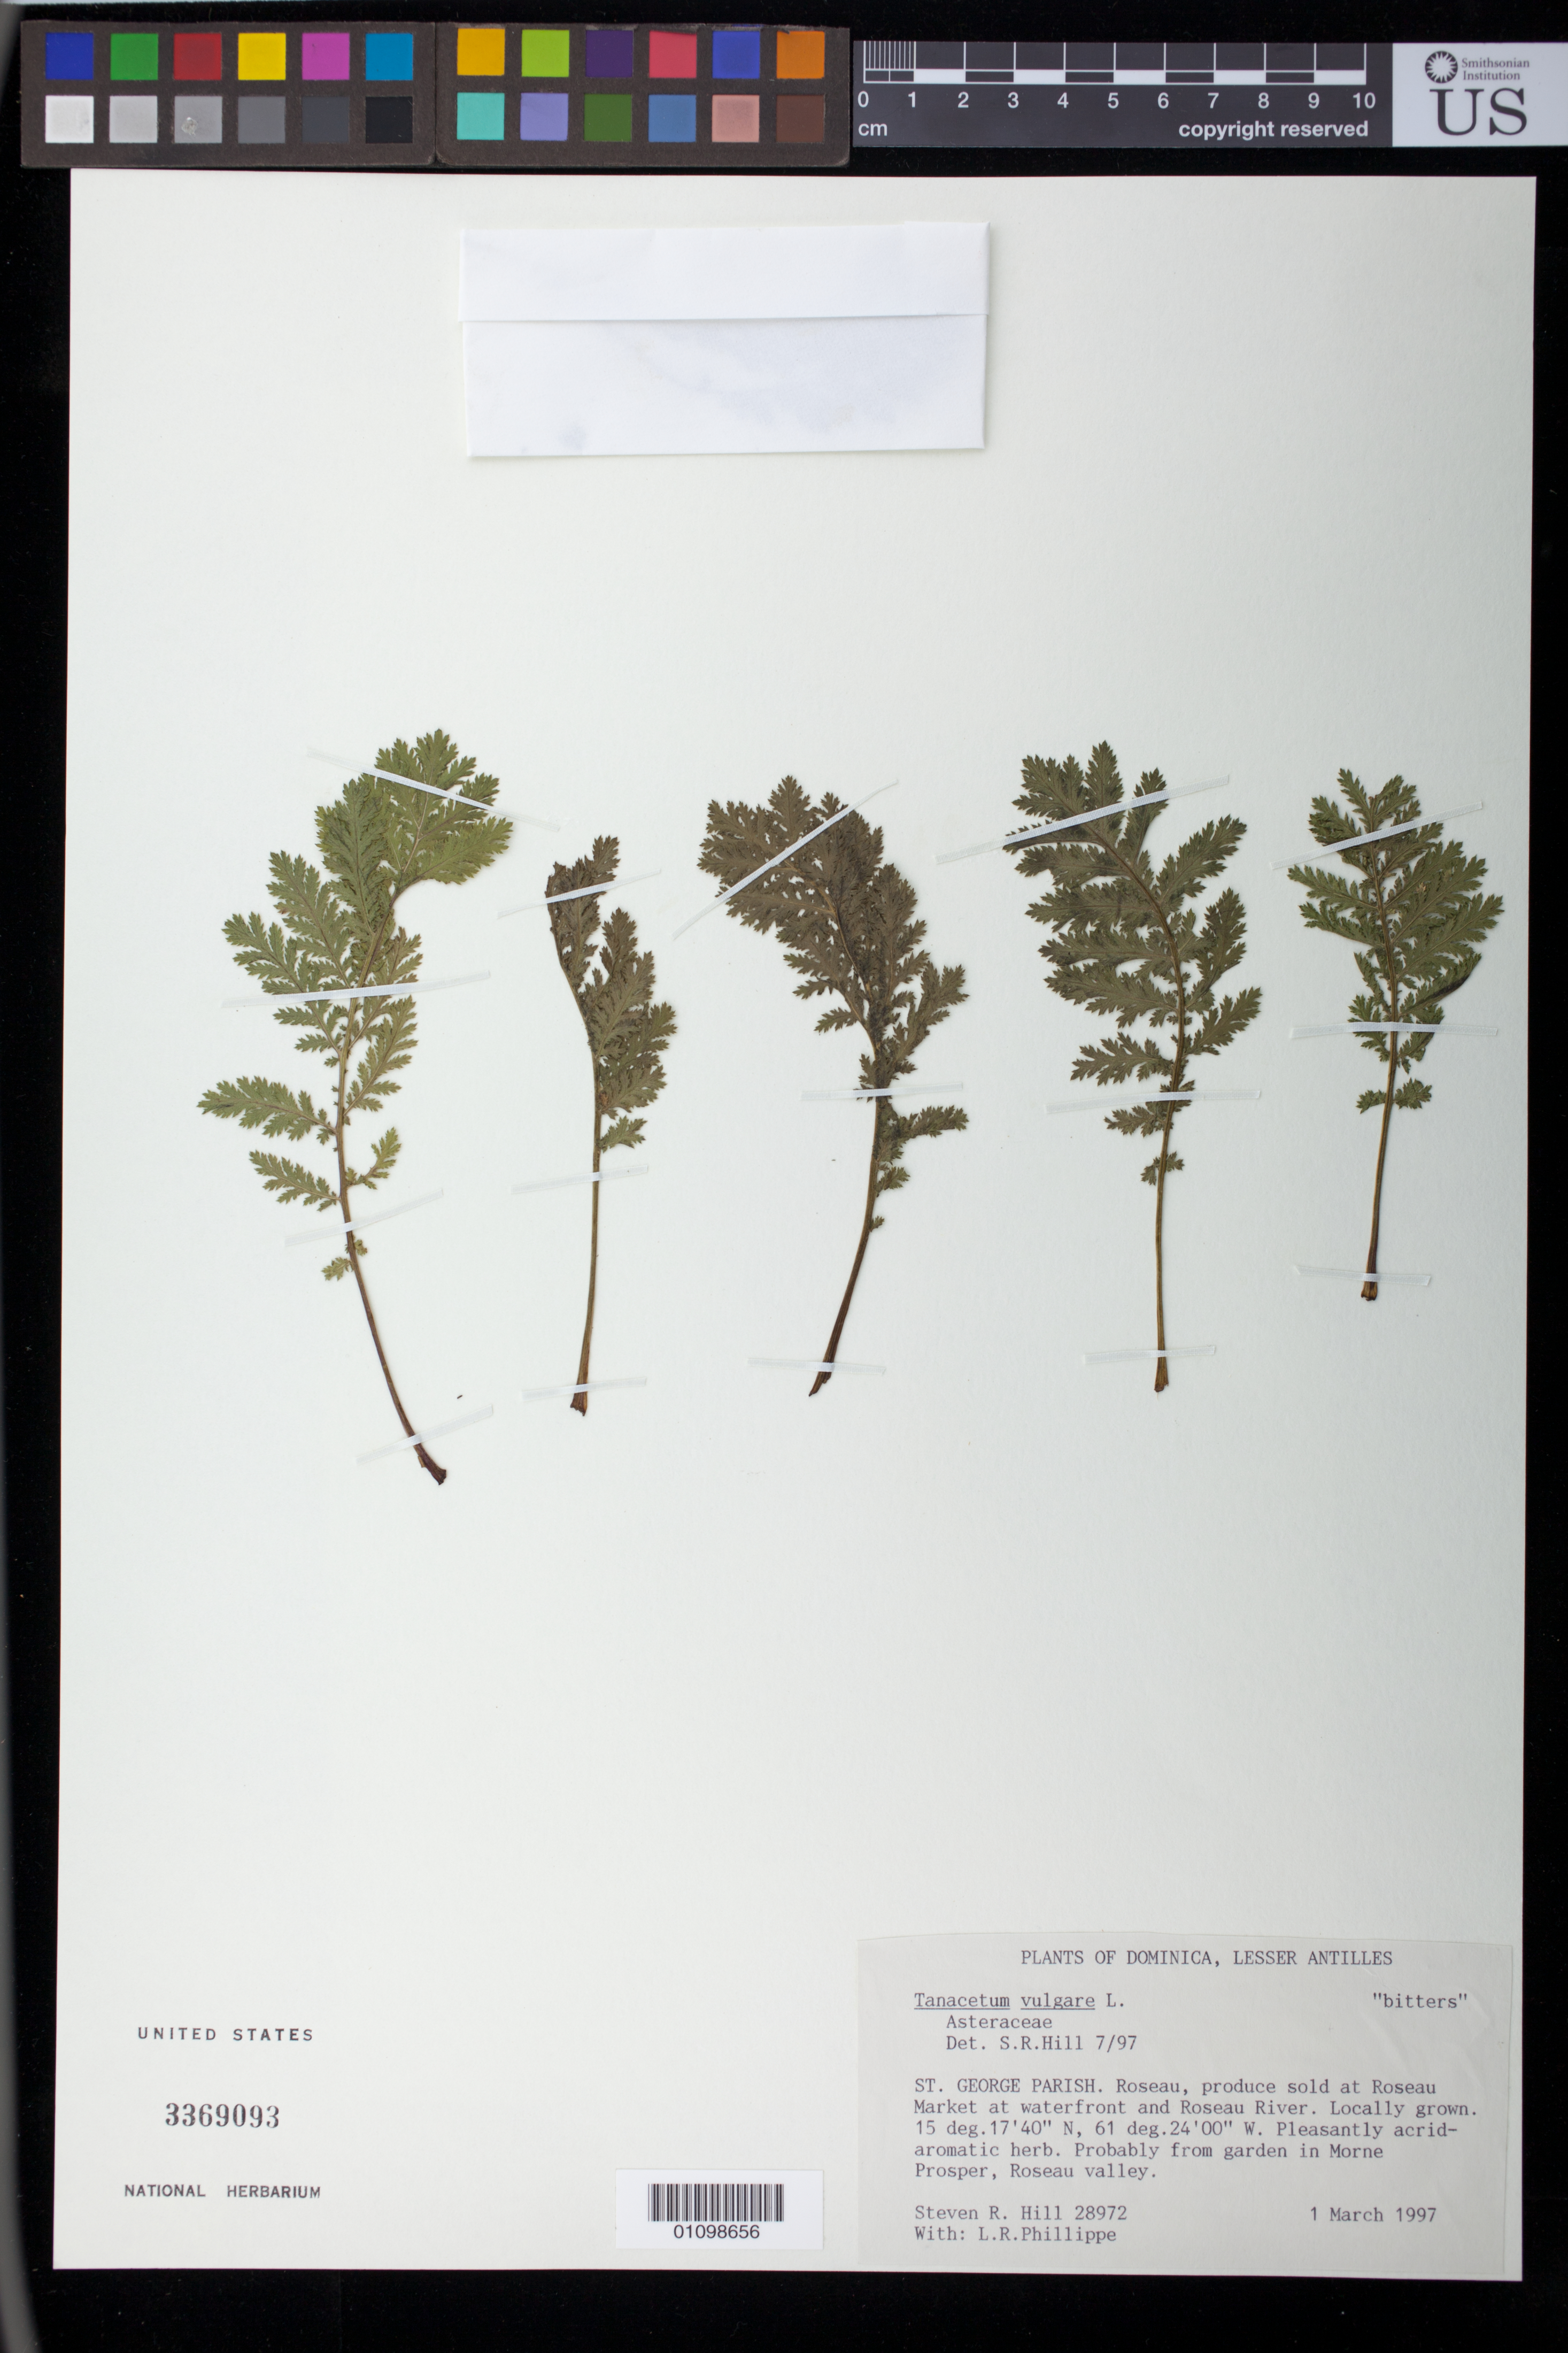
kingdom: Plantae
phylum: Tracheophyta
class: Magnoliopsida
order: Asterales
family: Asteraceae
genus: Tanacetum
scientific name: Tanacetum vulgare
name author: L.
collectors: R. J. Hill & L. Phillippe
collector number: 28972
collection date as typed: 10 Mar 1997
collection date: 1997-03-10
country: Dominica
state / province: St. George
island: Dominica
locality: Roseau, produce sold at Roseau Market at waterfront and Roseau River. Locally grown.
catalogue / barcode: US 3369093